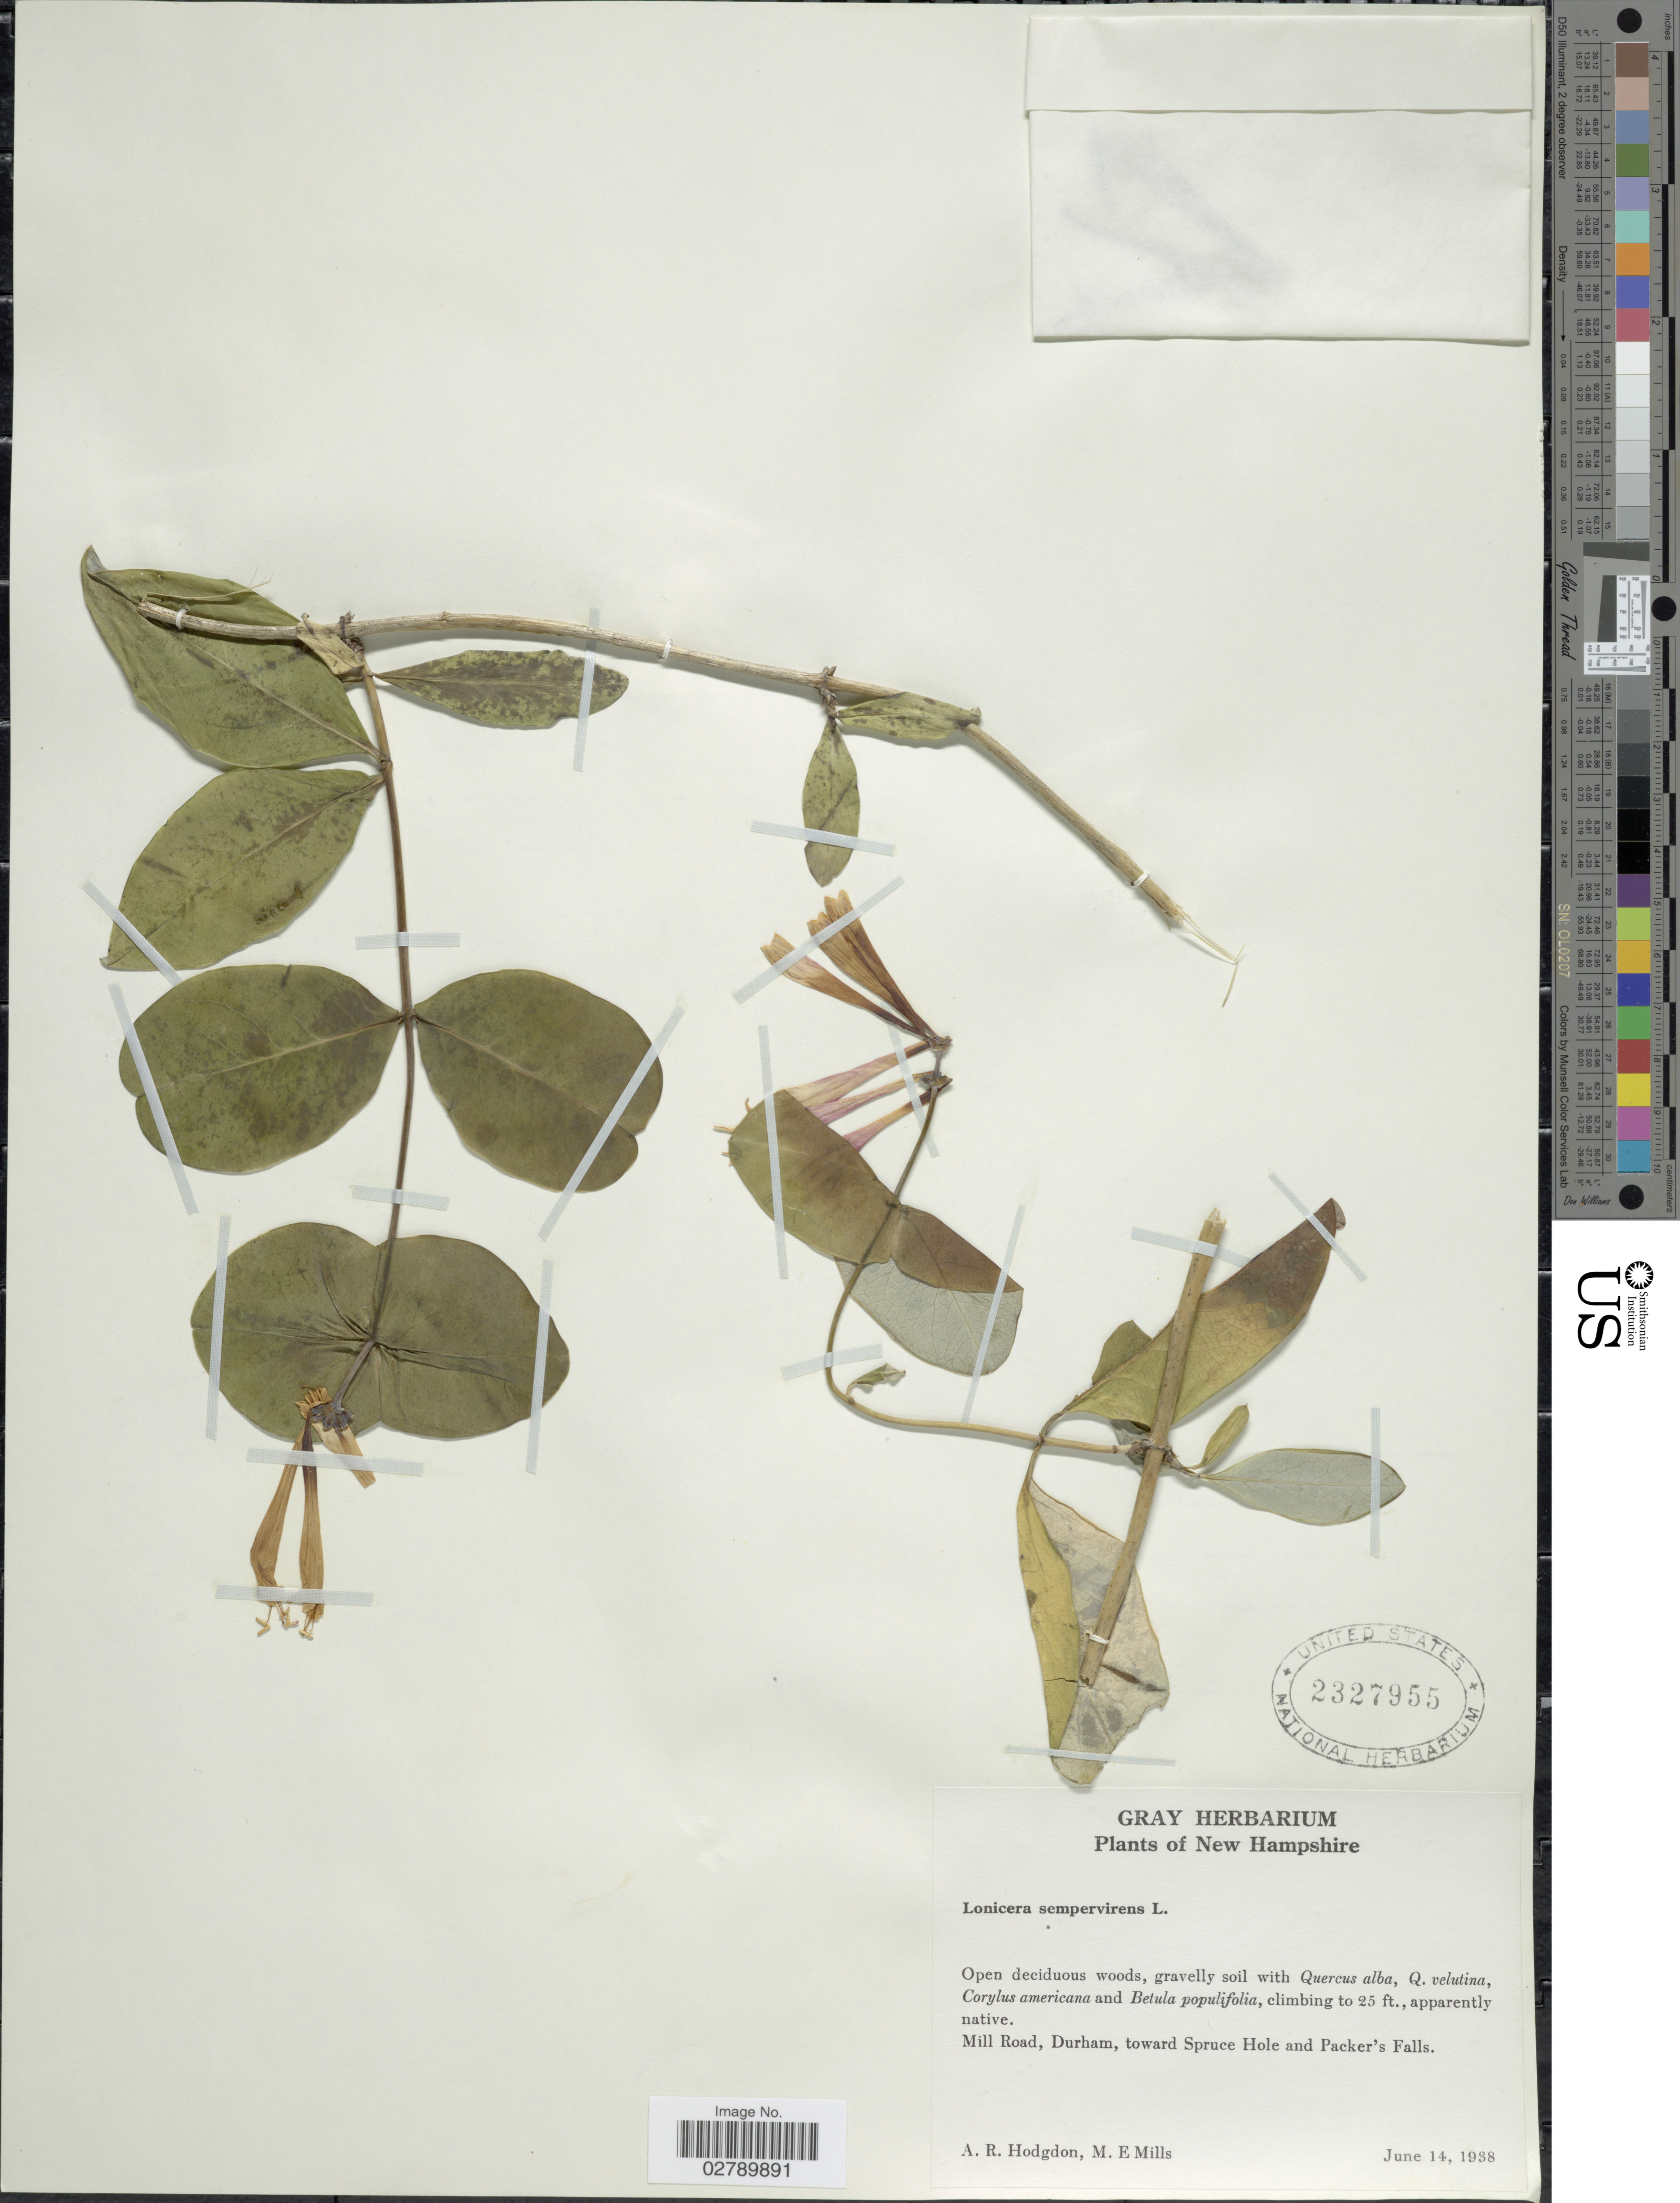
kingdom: Plantae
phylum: Tracheophyta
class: Magnoliopsida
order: Dipsacales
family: Caprifoliaceae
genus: Lonicera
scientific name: Lonicera sempervirens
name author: L.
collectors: A. R. Hodgdon & M. Mills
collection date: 1938-06-14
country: United States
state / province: New Hampshire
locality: Mill Road, Durham, toward Spruce Hole and Packer's Falls.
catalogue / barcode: US 2327955